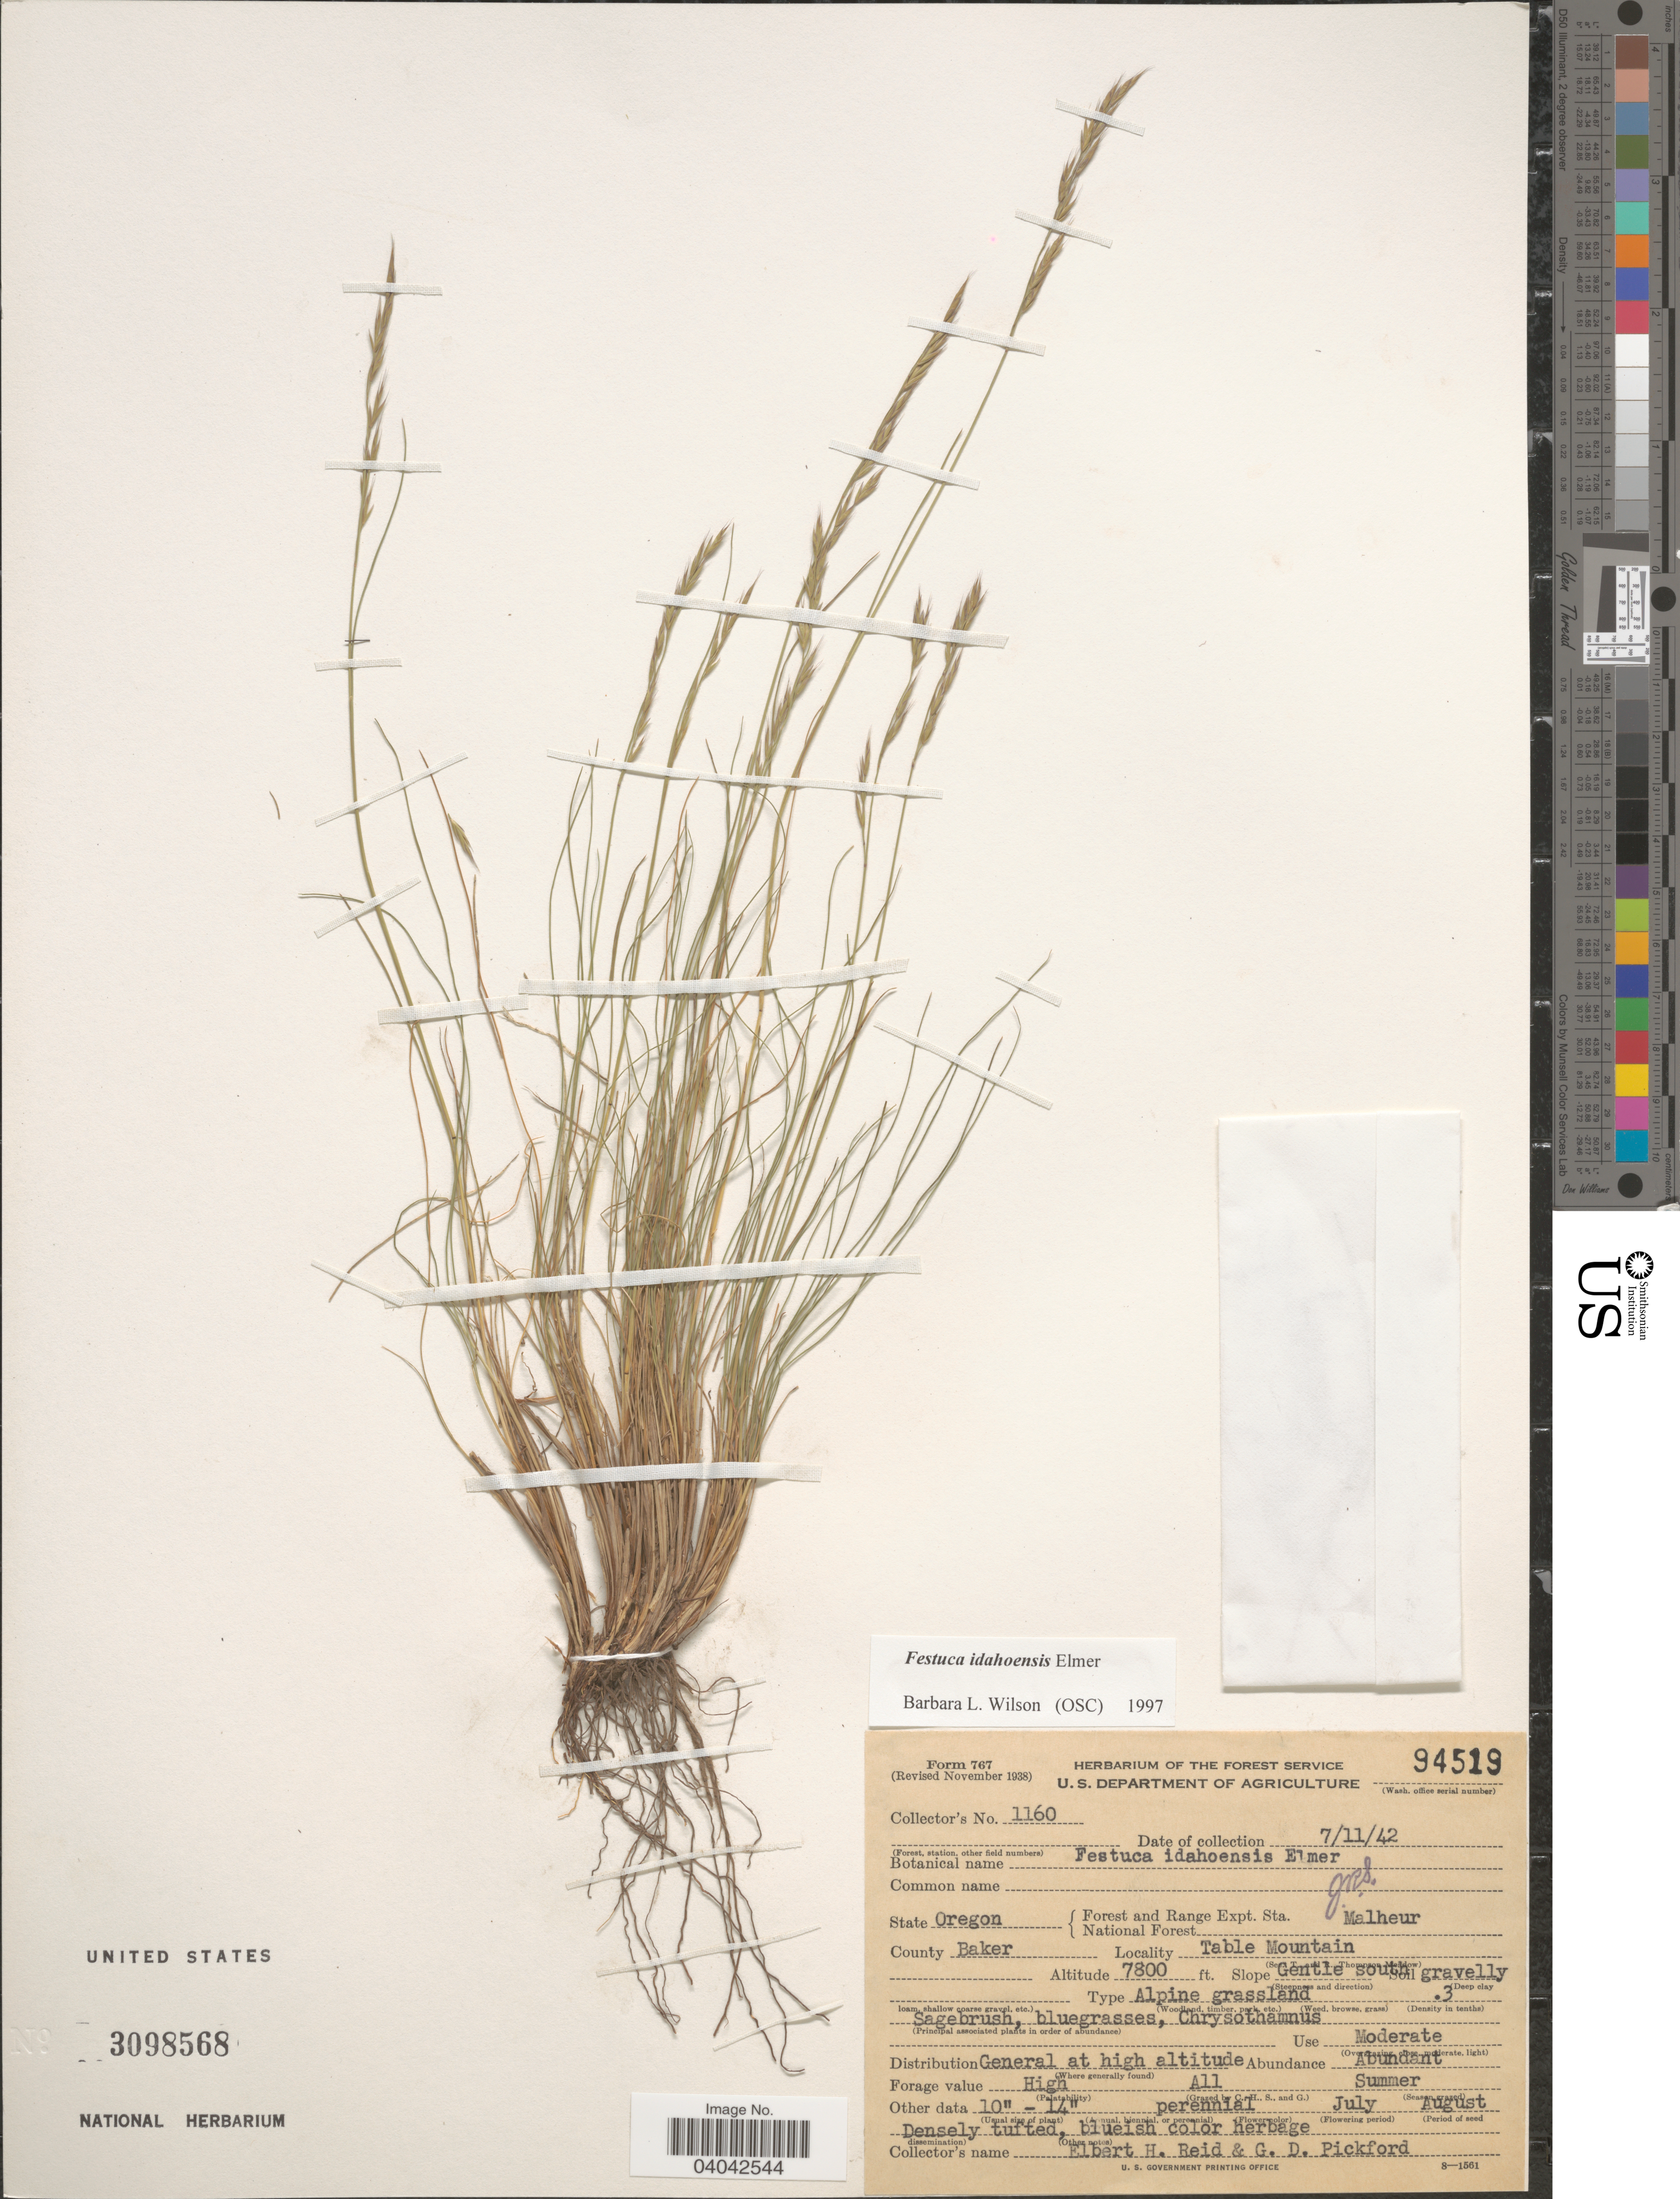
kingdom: Plantae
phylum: Tracheophyta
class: Liliopsida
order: Poales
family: Poaceae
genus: Festuca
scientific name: Festuca idahoensis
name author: Elmer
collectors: E. Reid & G. Pickford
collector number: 1160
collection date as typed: Transcribed d/m/y: 11/7/42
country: United States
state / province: Oregon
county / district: Baker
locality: Forest and Range Expt. Sta. National Forest Malheur. County Baker. Table Mountain. Slope Gentle south.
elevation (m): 2377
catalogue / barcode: US 3098568